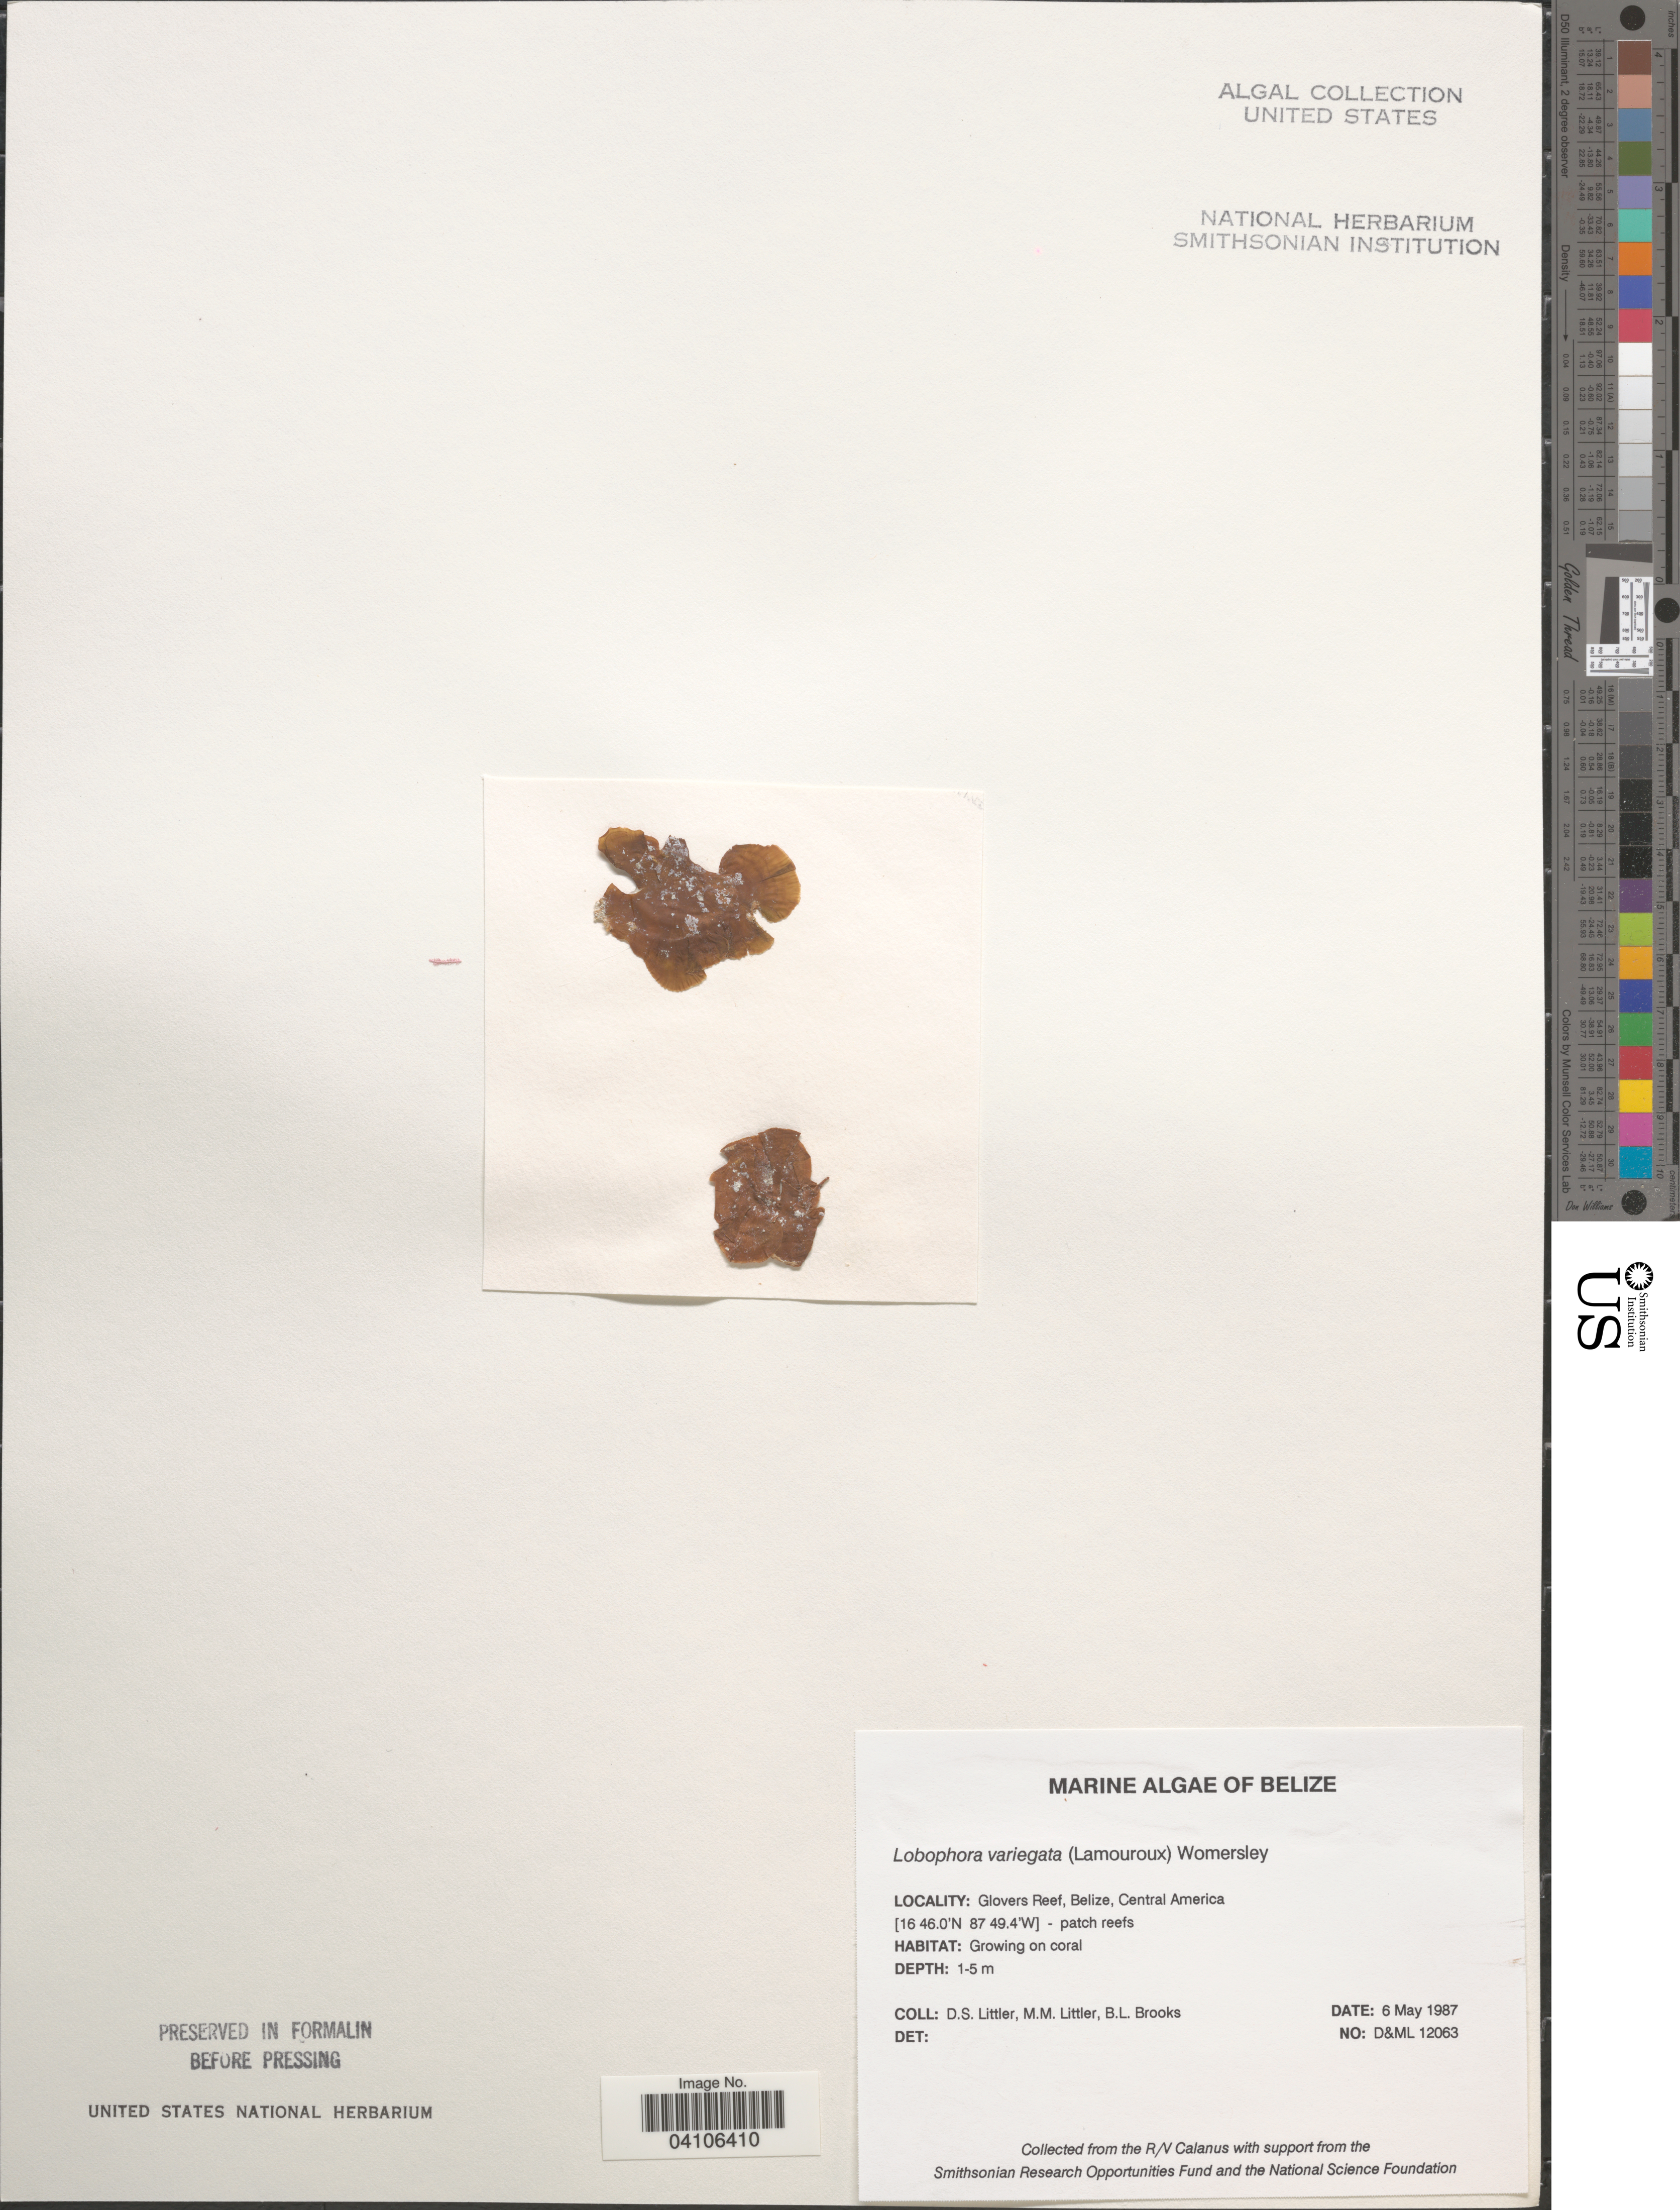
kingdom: Chromista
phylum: Ochrophyta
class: Phaeophyceae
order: Dictyotales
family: Dictyotaceae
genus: Lobophora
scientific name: Lobophora variegata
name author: (J.V.Lamouroux) Womersley & E.C. Oliveira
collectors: D. S. Littler & B. Brooks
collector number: D&ML12063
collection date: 1987-05-06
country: Belize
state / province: Belize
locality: Glovers Reef.